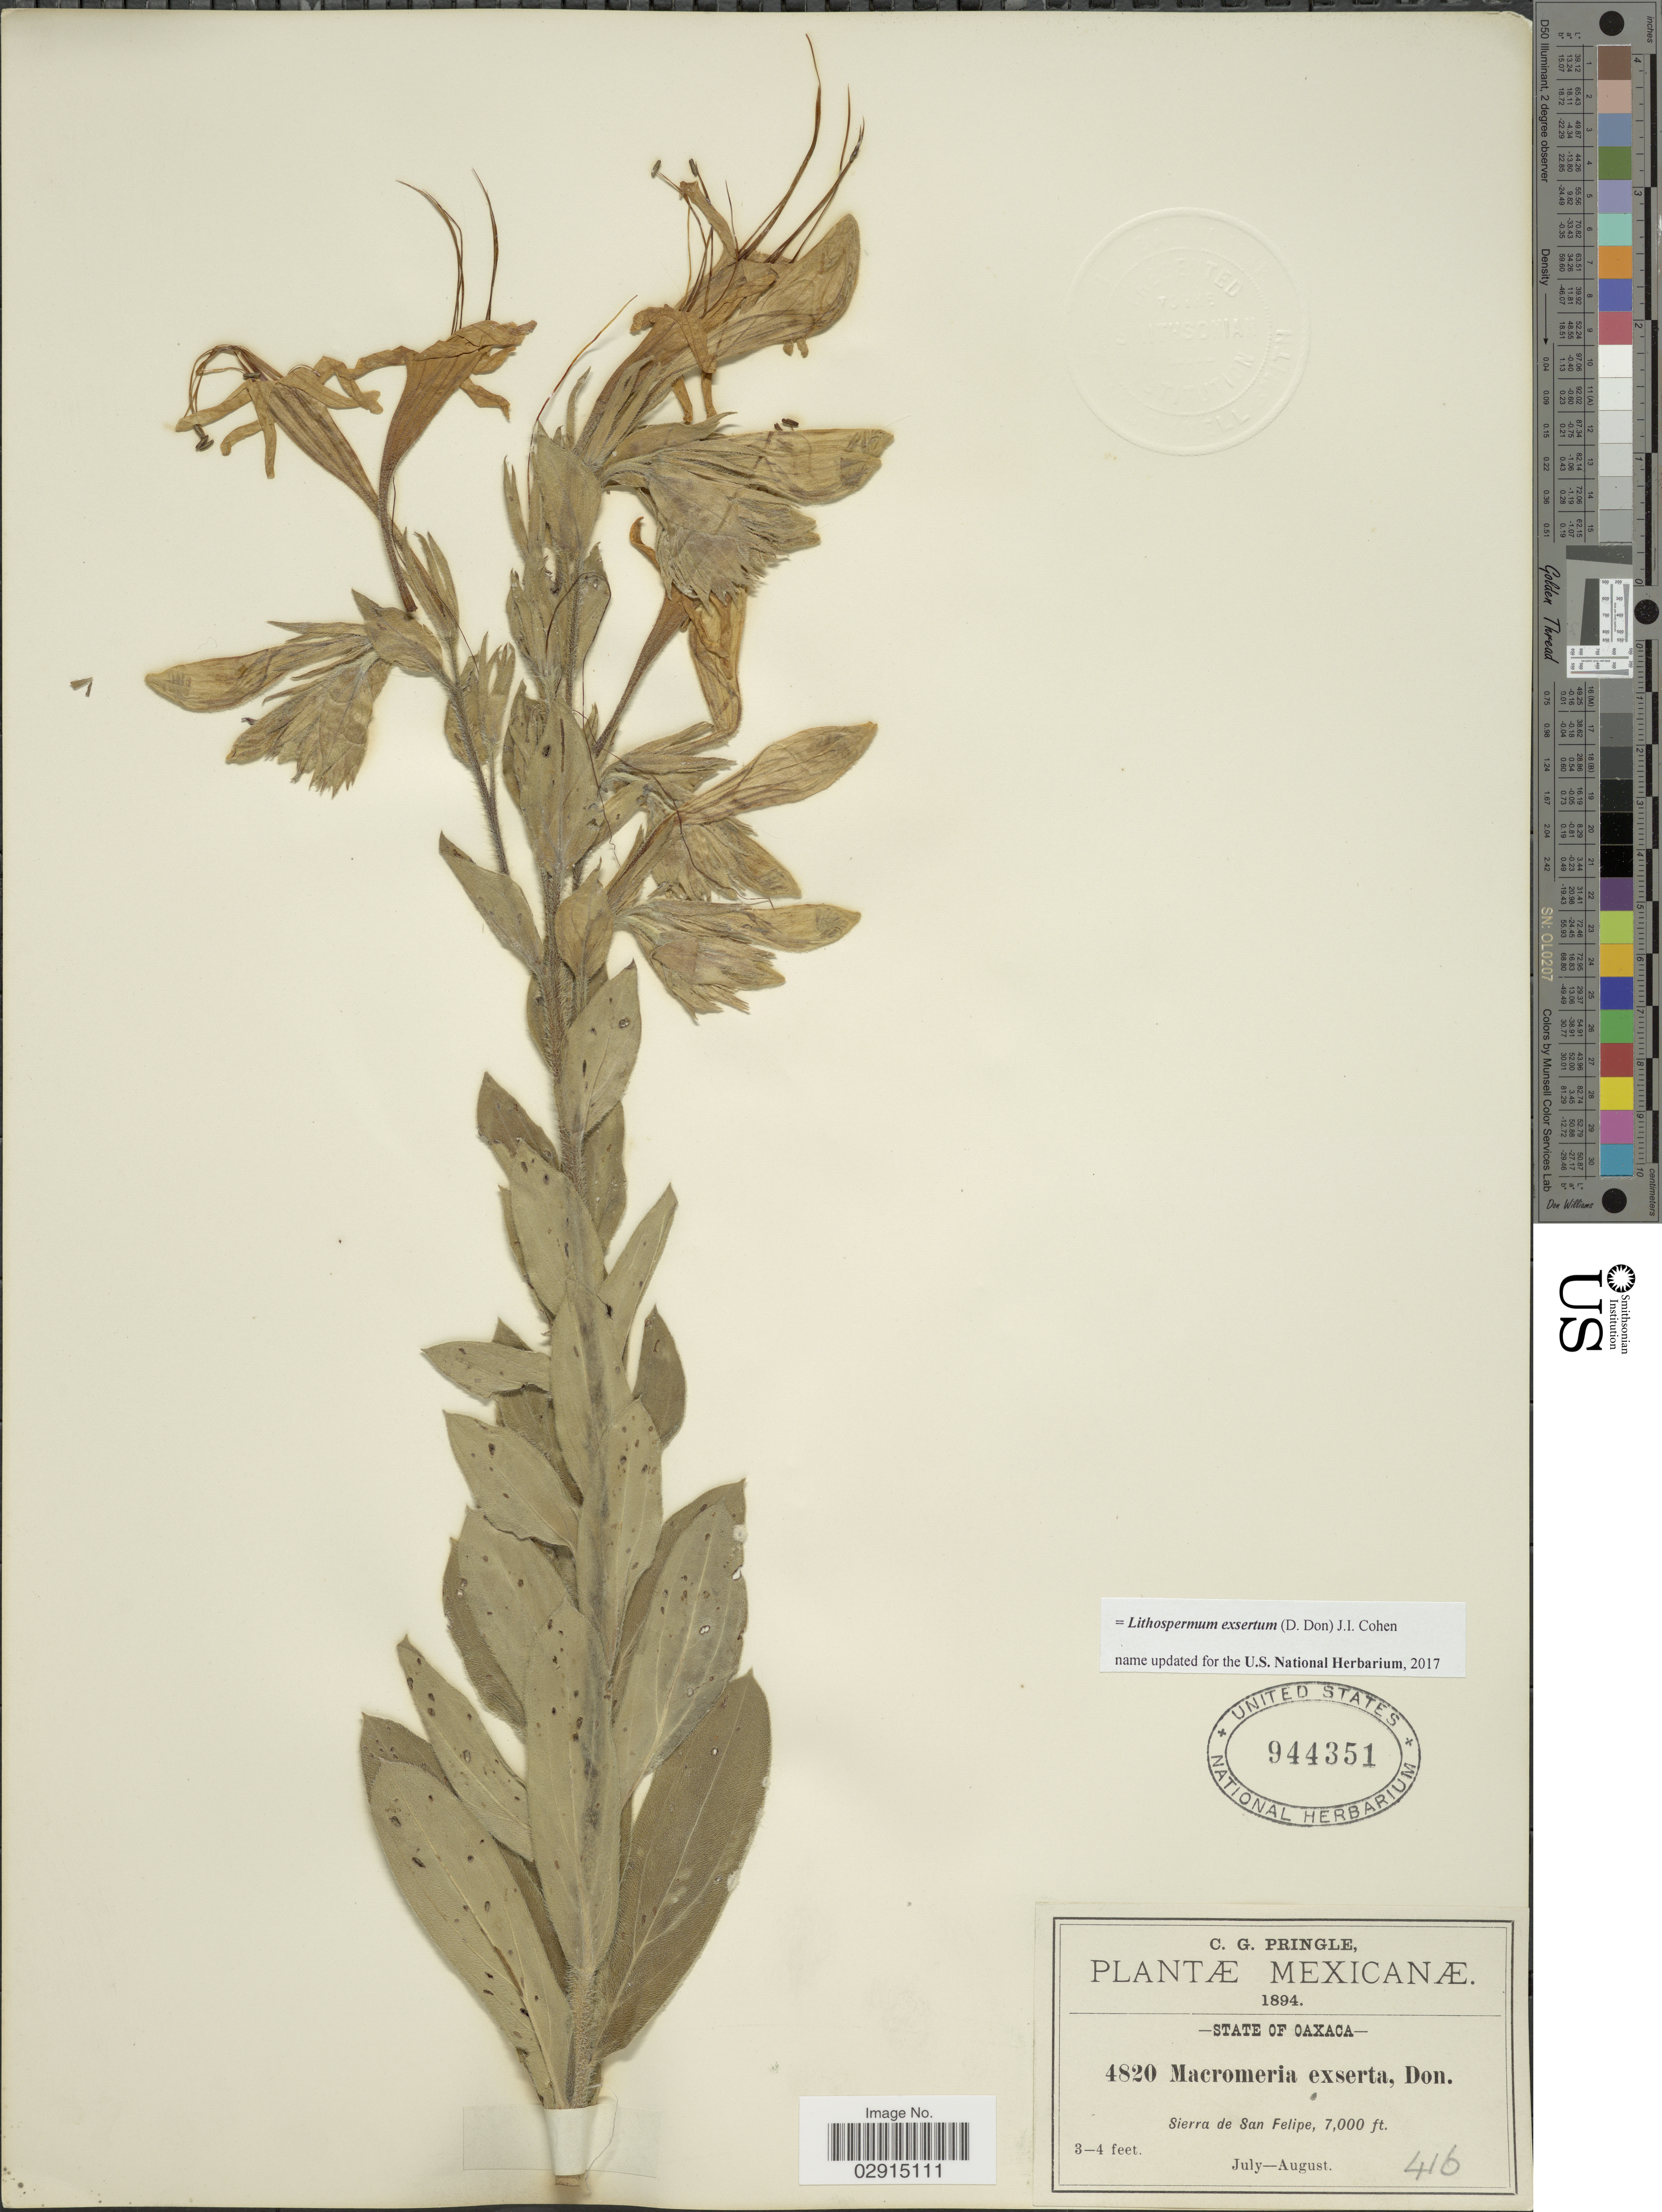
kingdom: Plantae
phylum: Tracheophyta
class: Magnoliopsida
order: Boraginales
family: Boraginaceae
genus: Lithospermum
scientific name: Lithospermum exsertum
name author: (D. Don) Cohen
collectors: C. G. Pringle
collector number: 4820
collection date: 1894-07/1894-08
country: Mexico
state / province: Oaxaca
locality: Sierra de San Felipe.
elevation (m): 2134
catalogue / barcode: US 944351